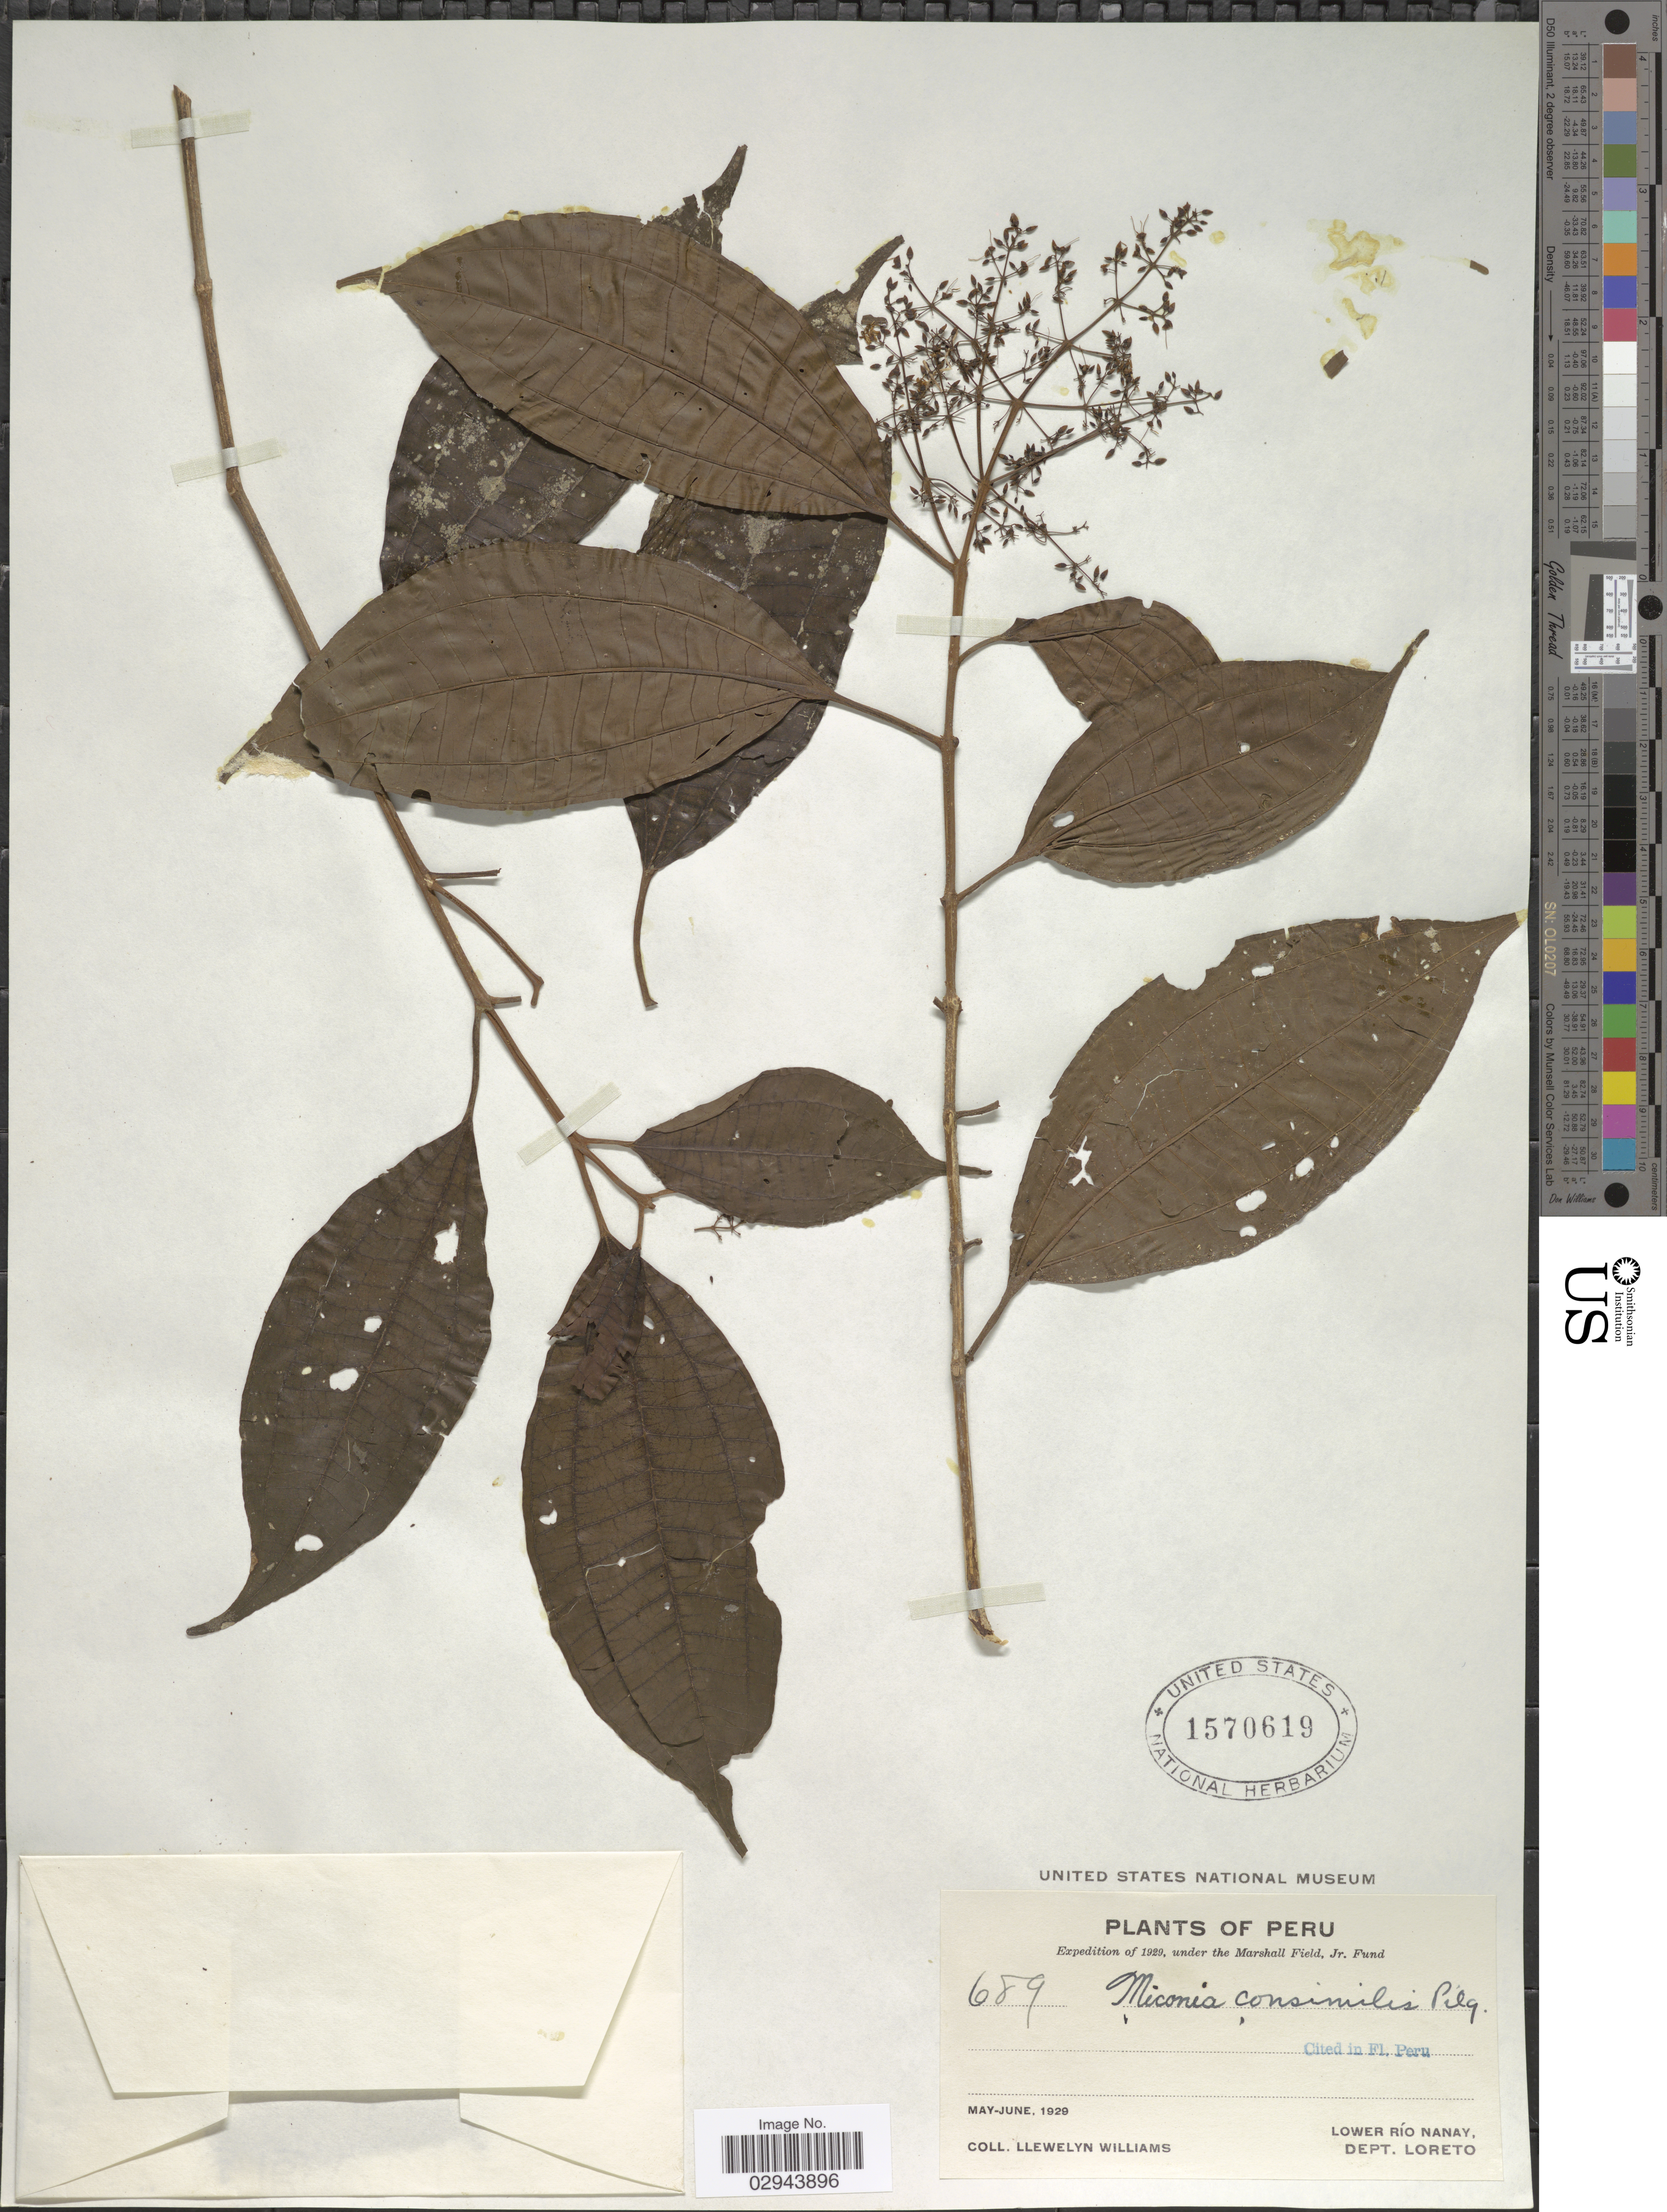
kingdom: Plantae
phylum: Tracheophyta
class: Magnoliopsida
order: Myrtales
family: Melastomataceae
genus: Miconia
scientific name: Miconia tetrasperma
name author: Gleason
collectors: Ll. Williams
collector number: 689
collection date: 1929-05/1929-06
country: Peru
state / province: Loreto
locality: Lower Río Nanay, Dept. Loreto.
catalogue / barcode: US 1570619